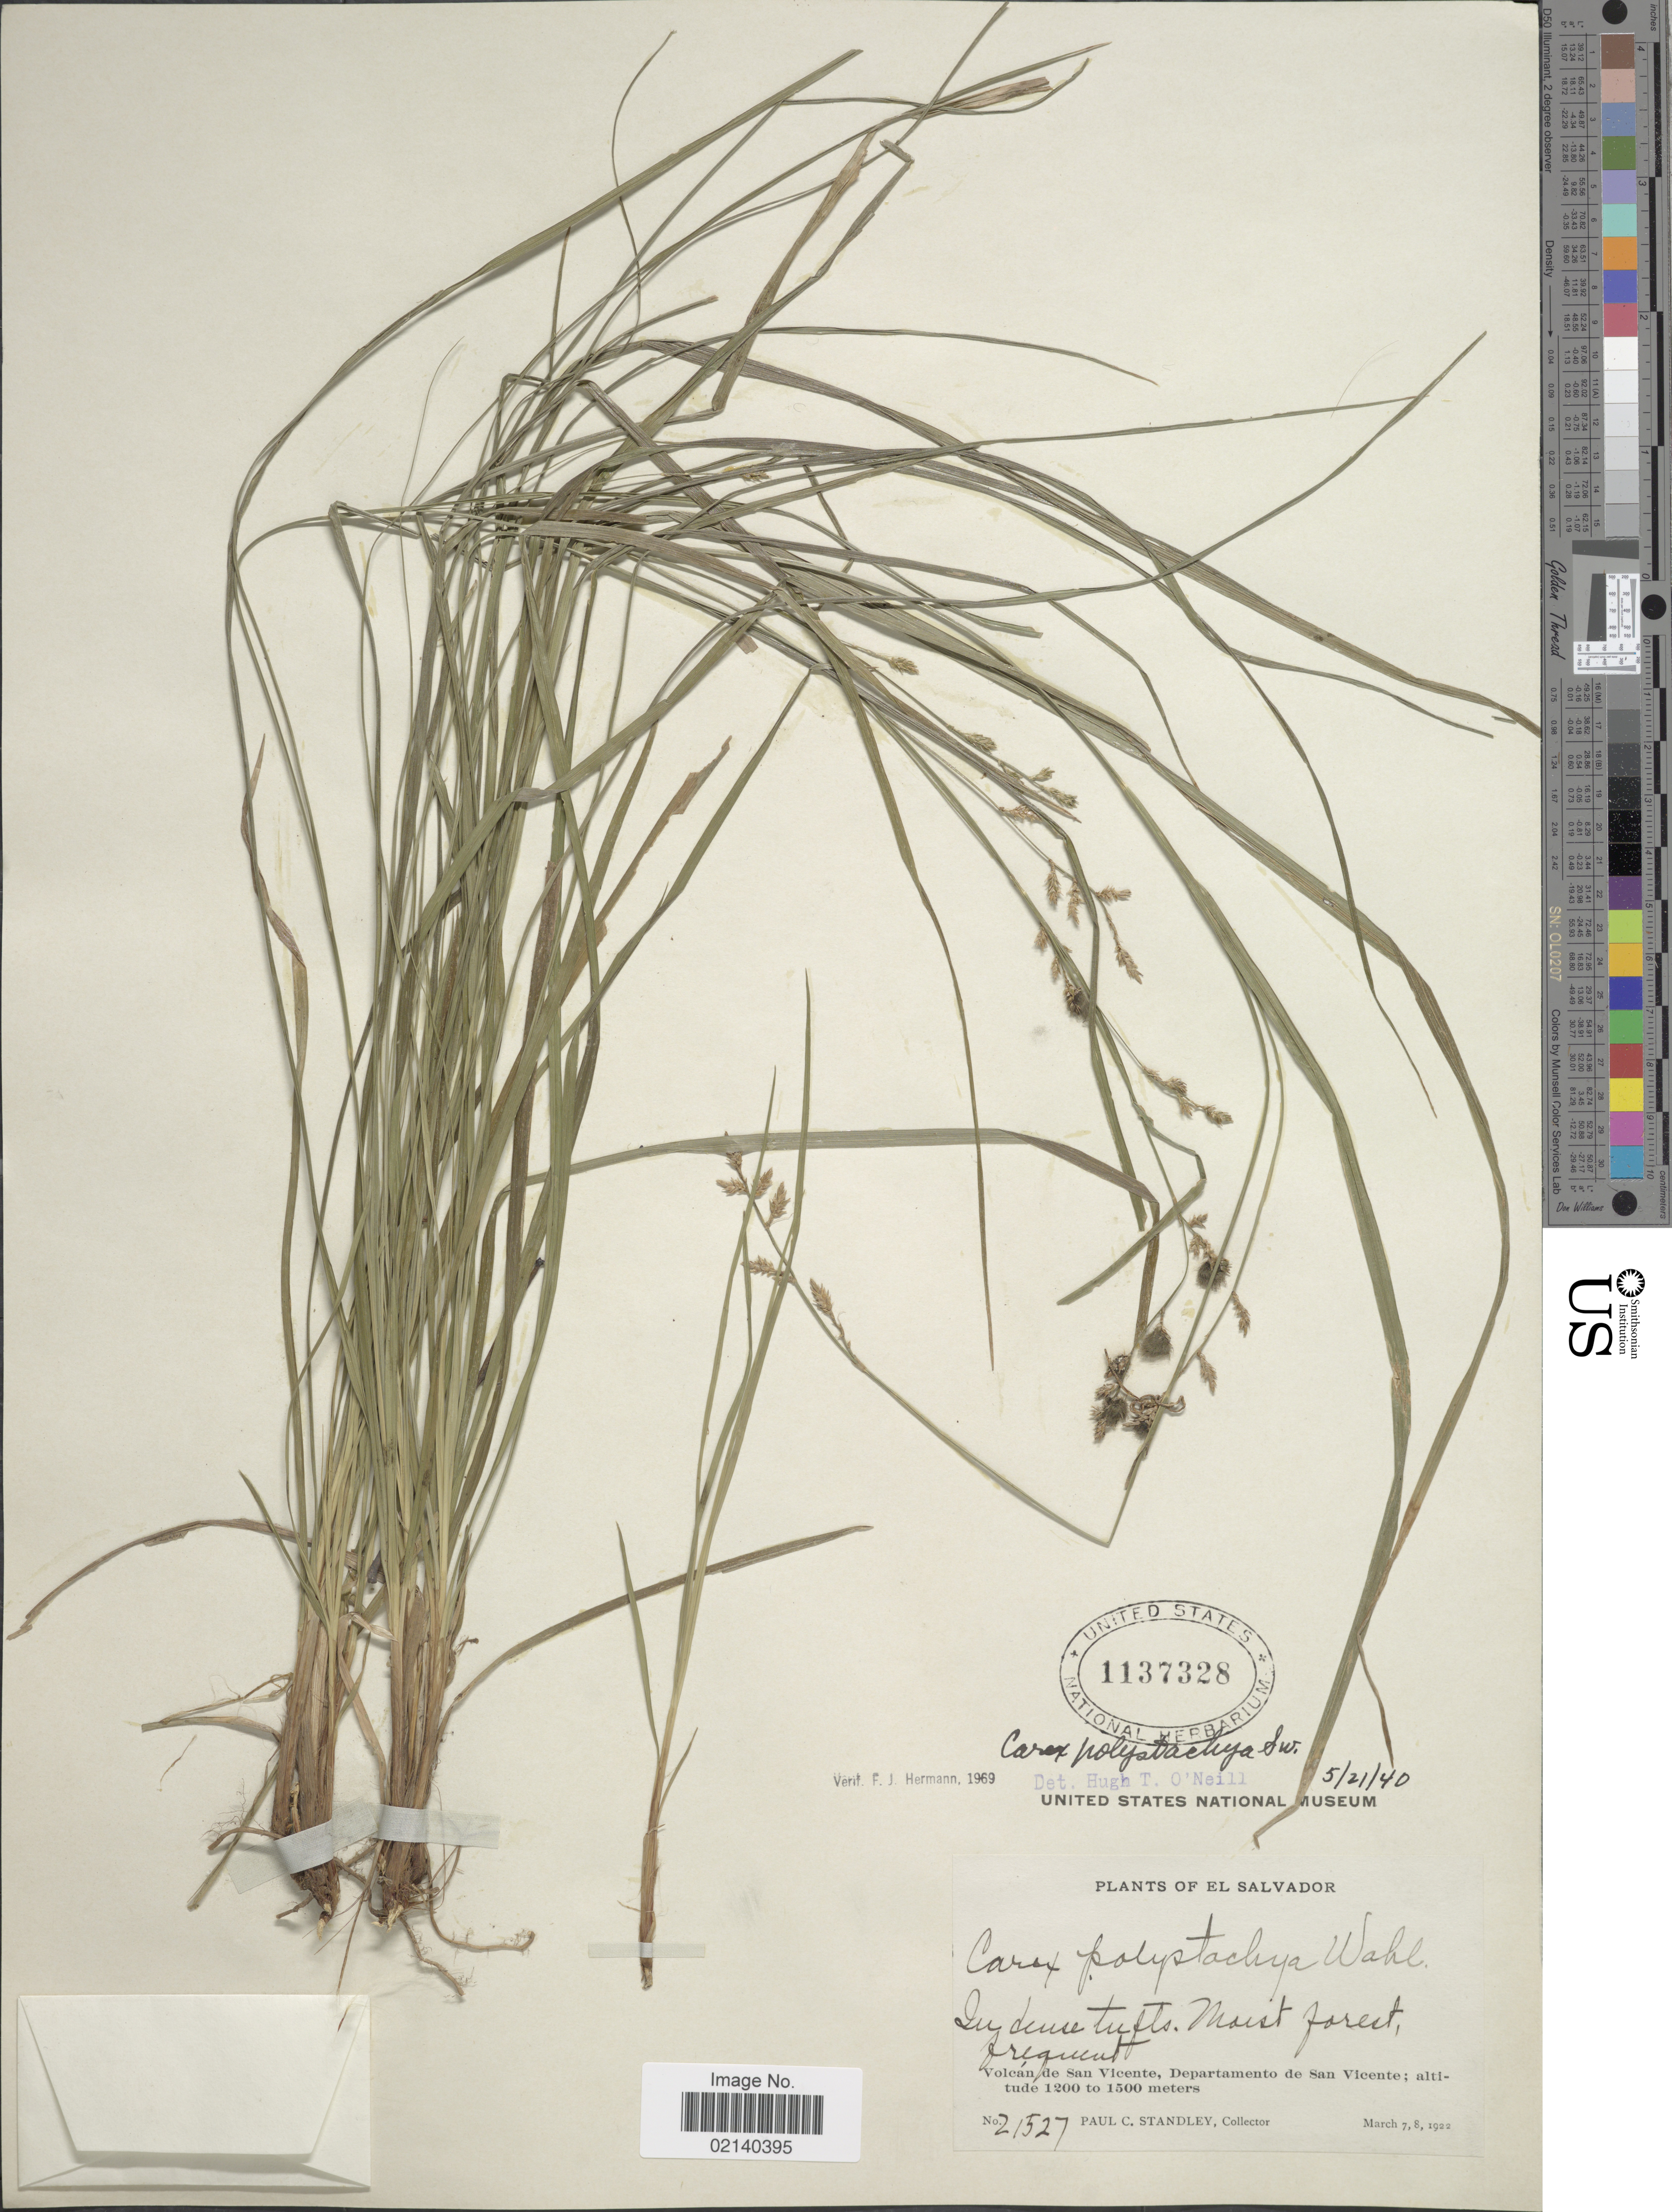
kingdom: Plantae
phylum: Tracheophyta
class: Liliopsida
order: Poales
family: Cyperaceae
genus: Carex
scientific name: Carex polystachya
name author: Sw. ex Wahlenb.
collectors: P. C. Standley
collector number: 21527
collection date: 1922-03-07/1922-03-08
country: El Salvador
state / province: San Vincente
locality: Volcan de San Vicente, Departamento de San Vicente.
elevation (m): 1200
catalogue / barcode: US 1137328